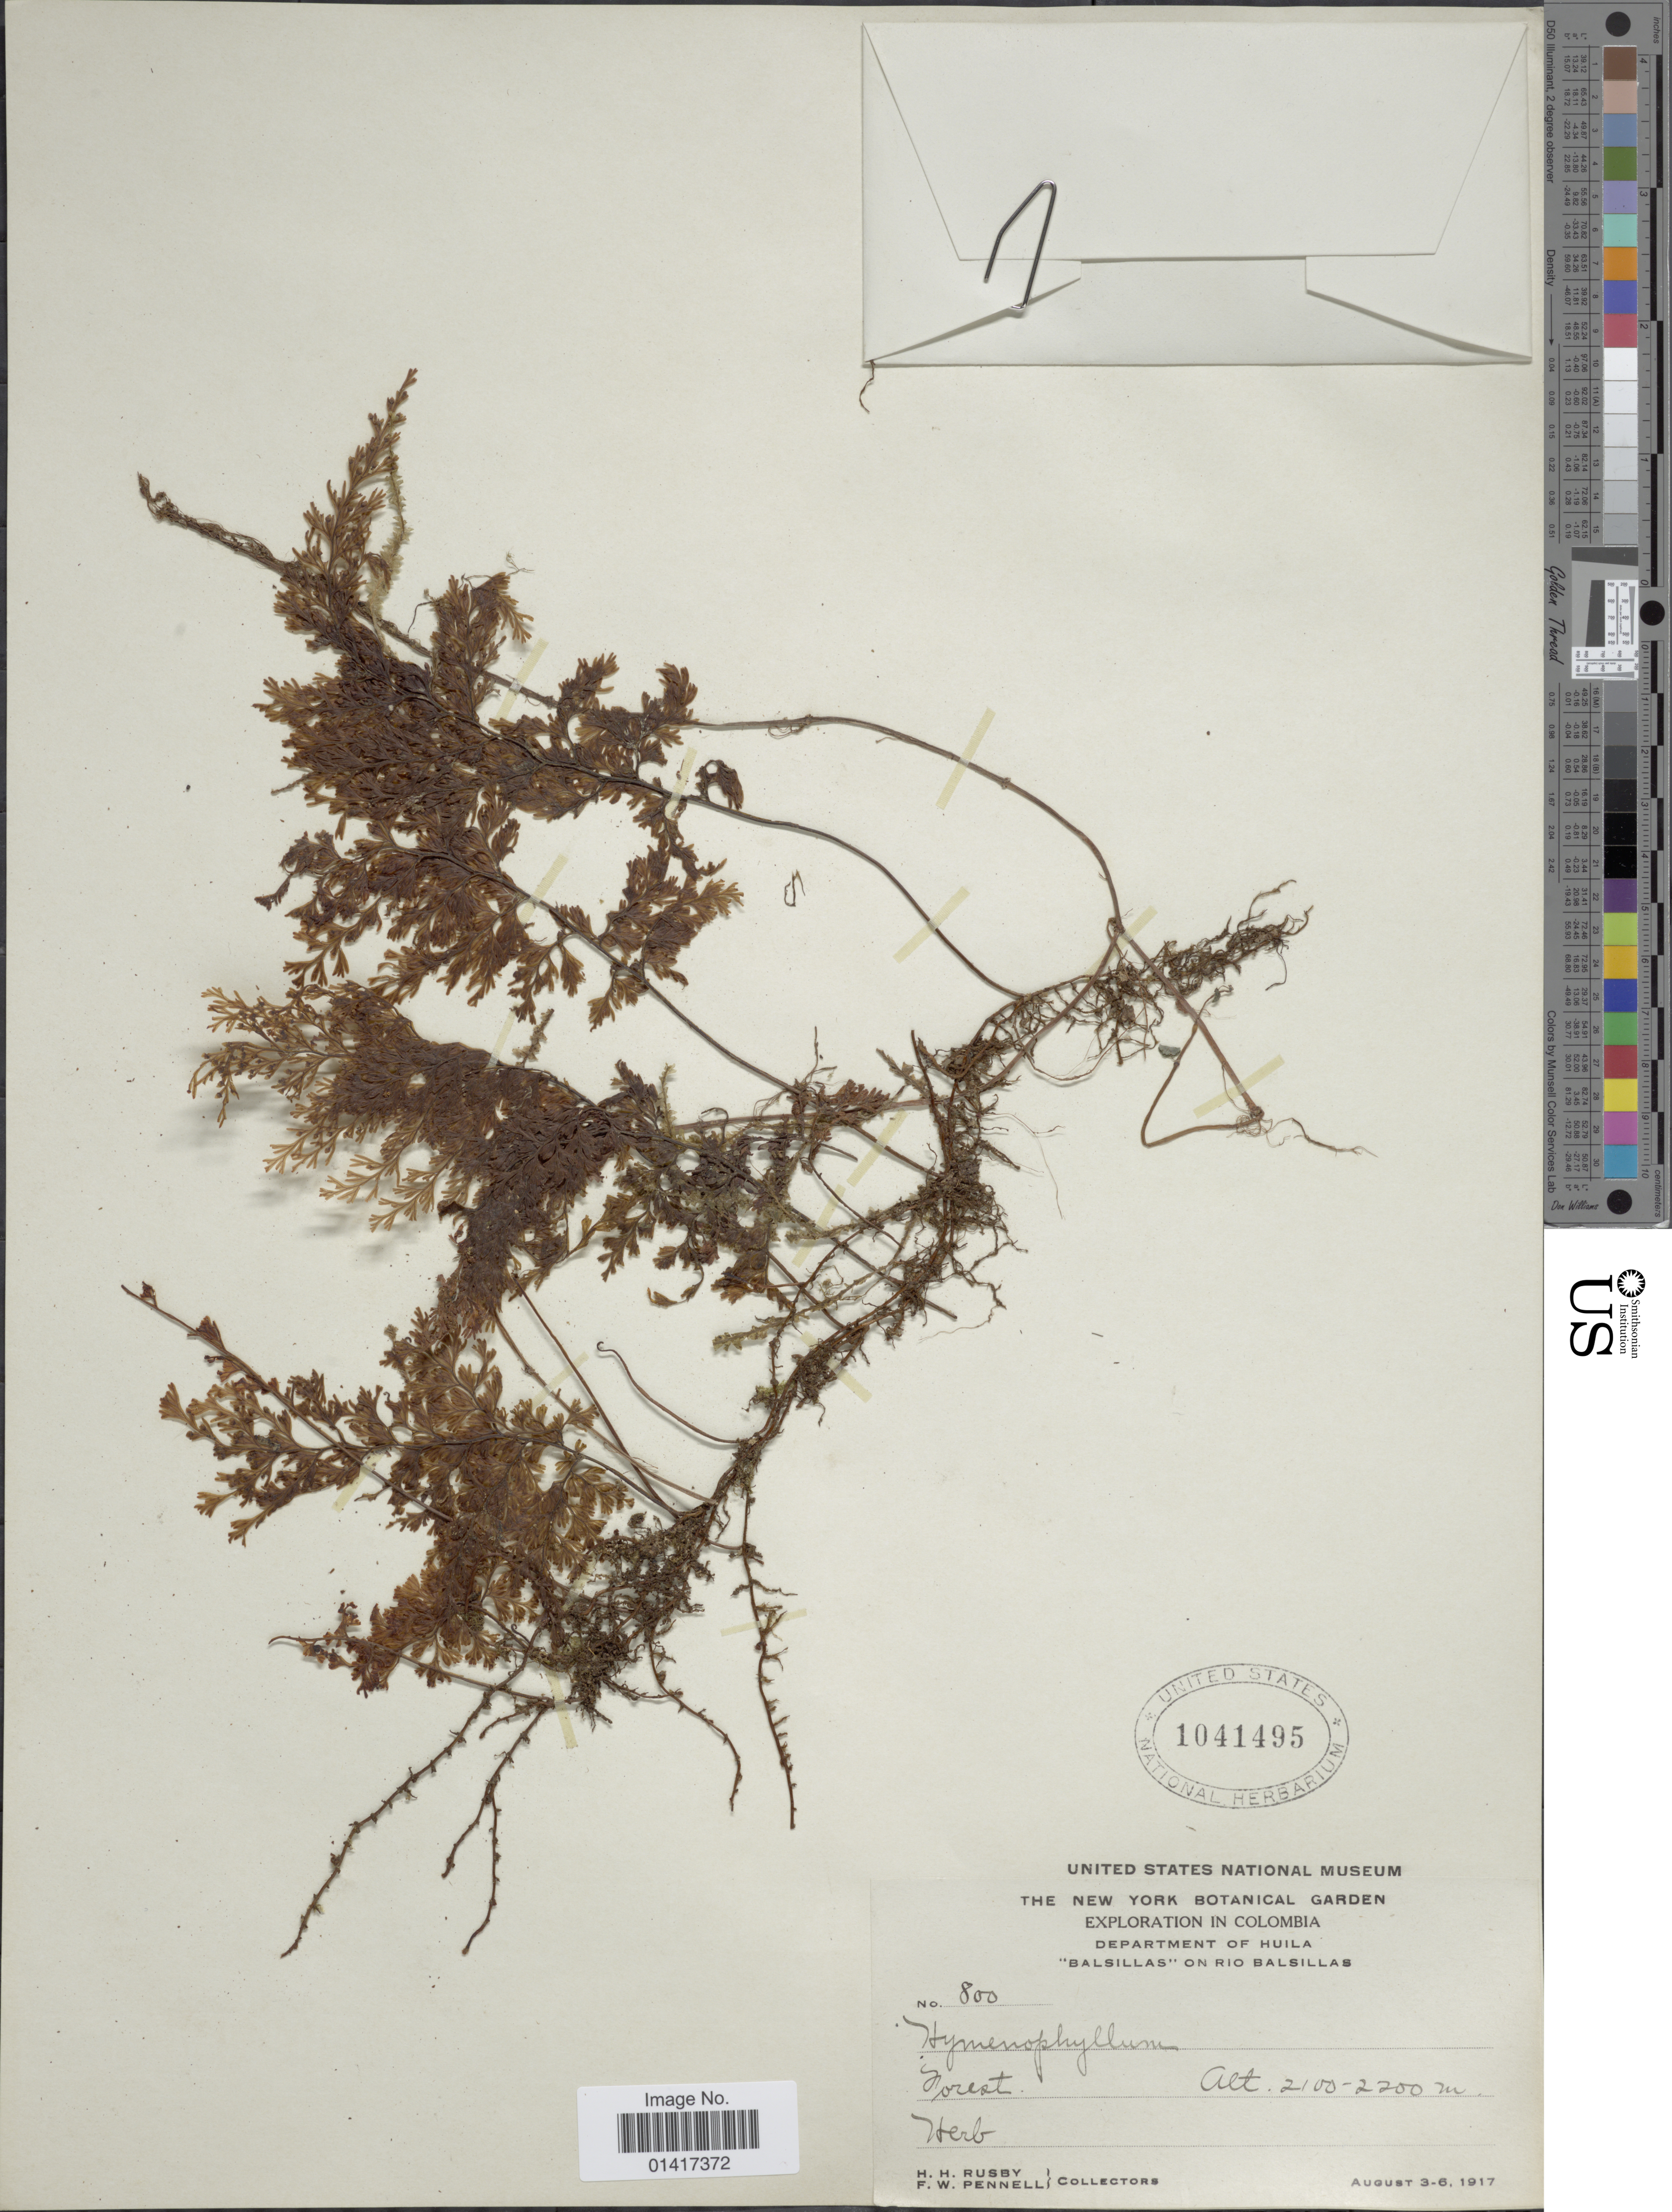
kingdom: Plantae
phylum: Tracheophyta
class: Polypodiopsida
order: Hymenophyllales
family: Hymenophyllaceae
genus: Hymenophyllum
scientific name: Hymenophyllum sp.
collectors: H. H. Rusby & F. W. Pennell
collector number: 800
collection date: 1917-08-03/1917-08-06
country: Colombia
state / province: Huila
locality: Department of Huila. Balsillas on Rio Balsillas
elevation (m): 2100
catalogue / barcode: US 1041495